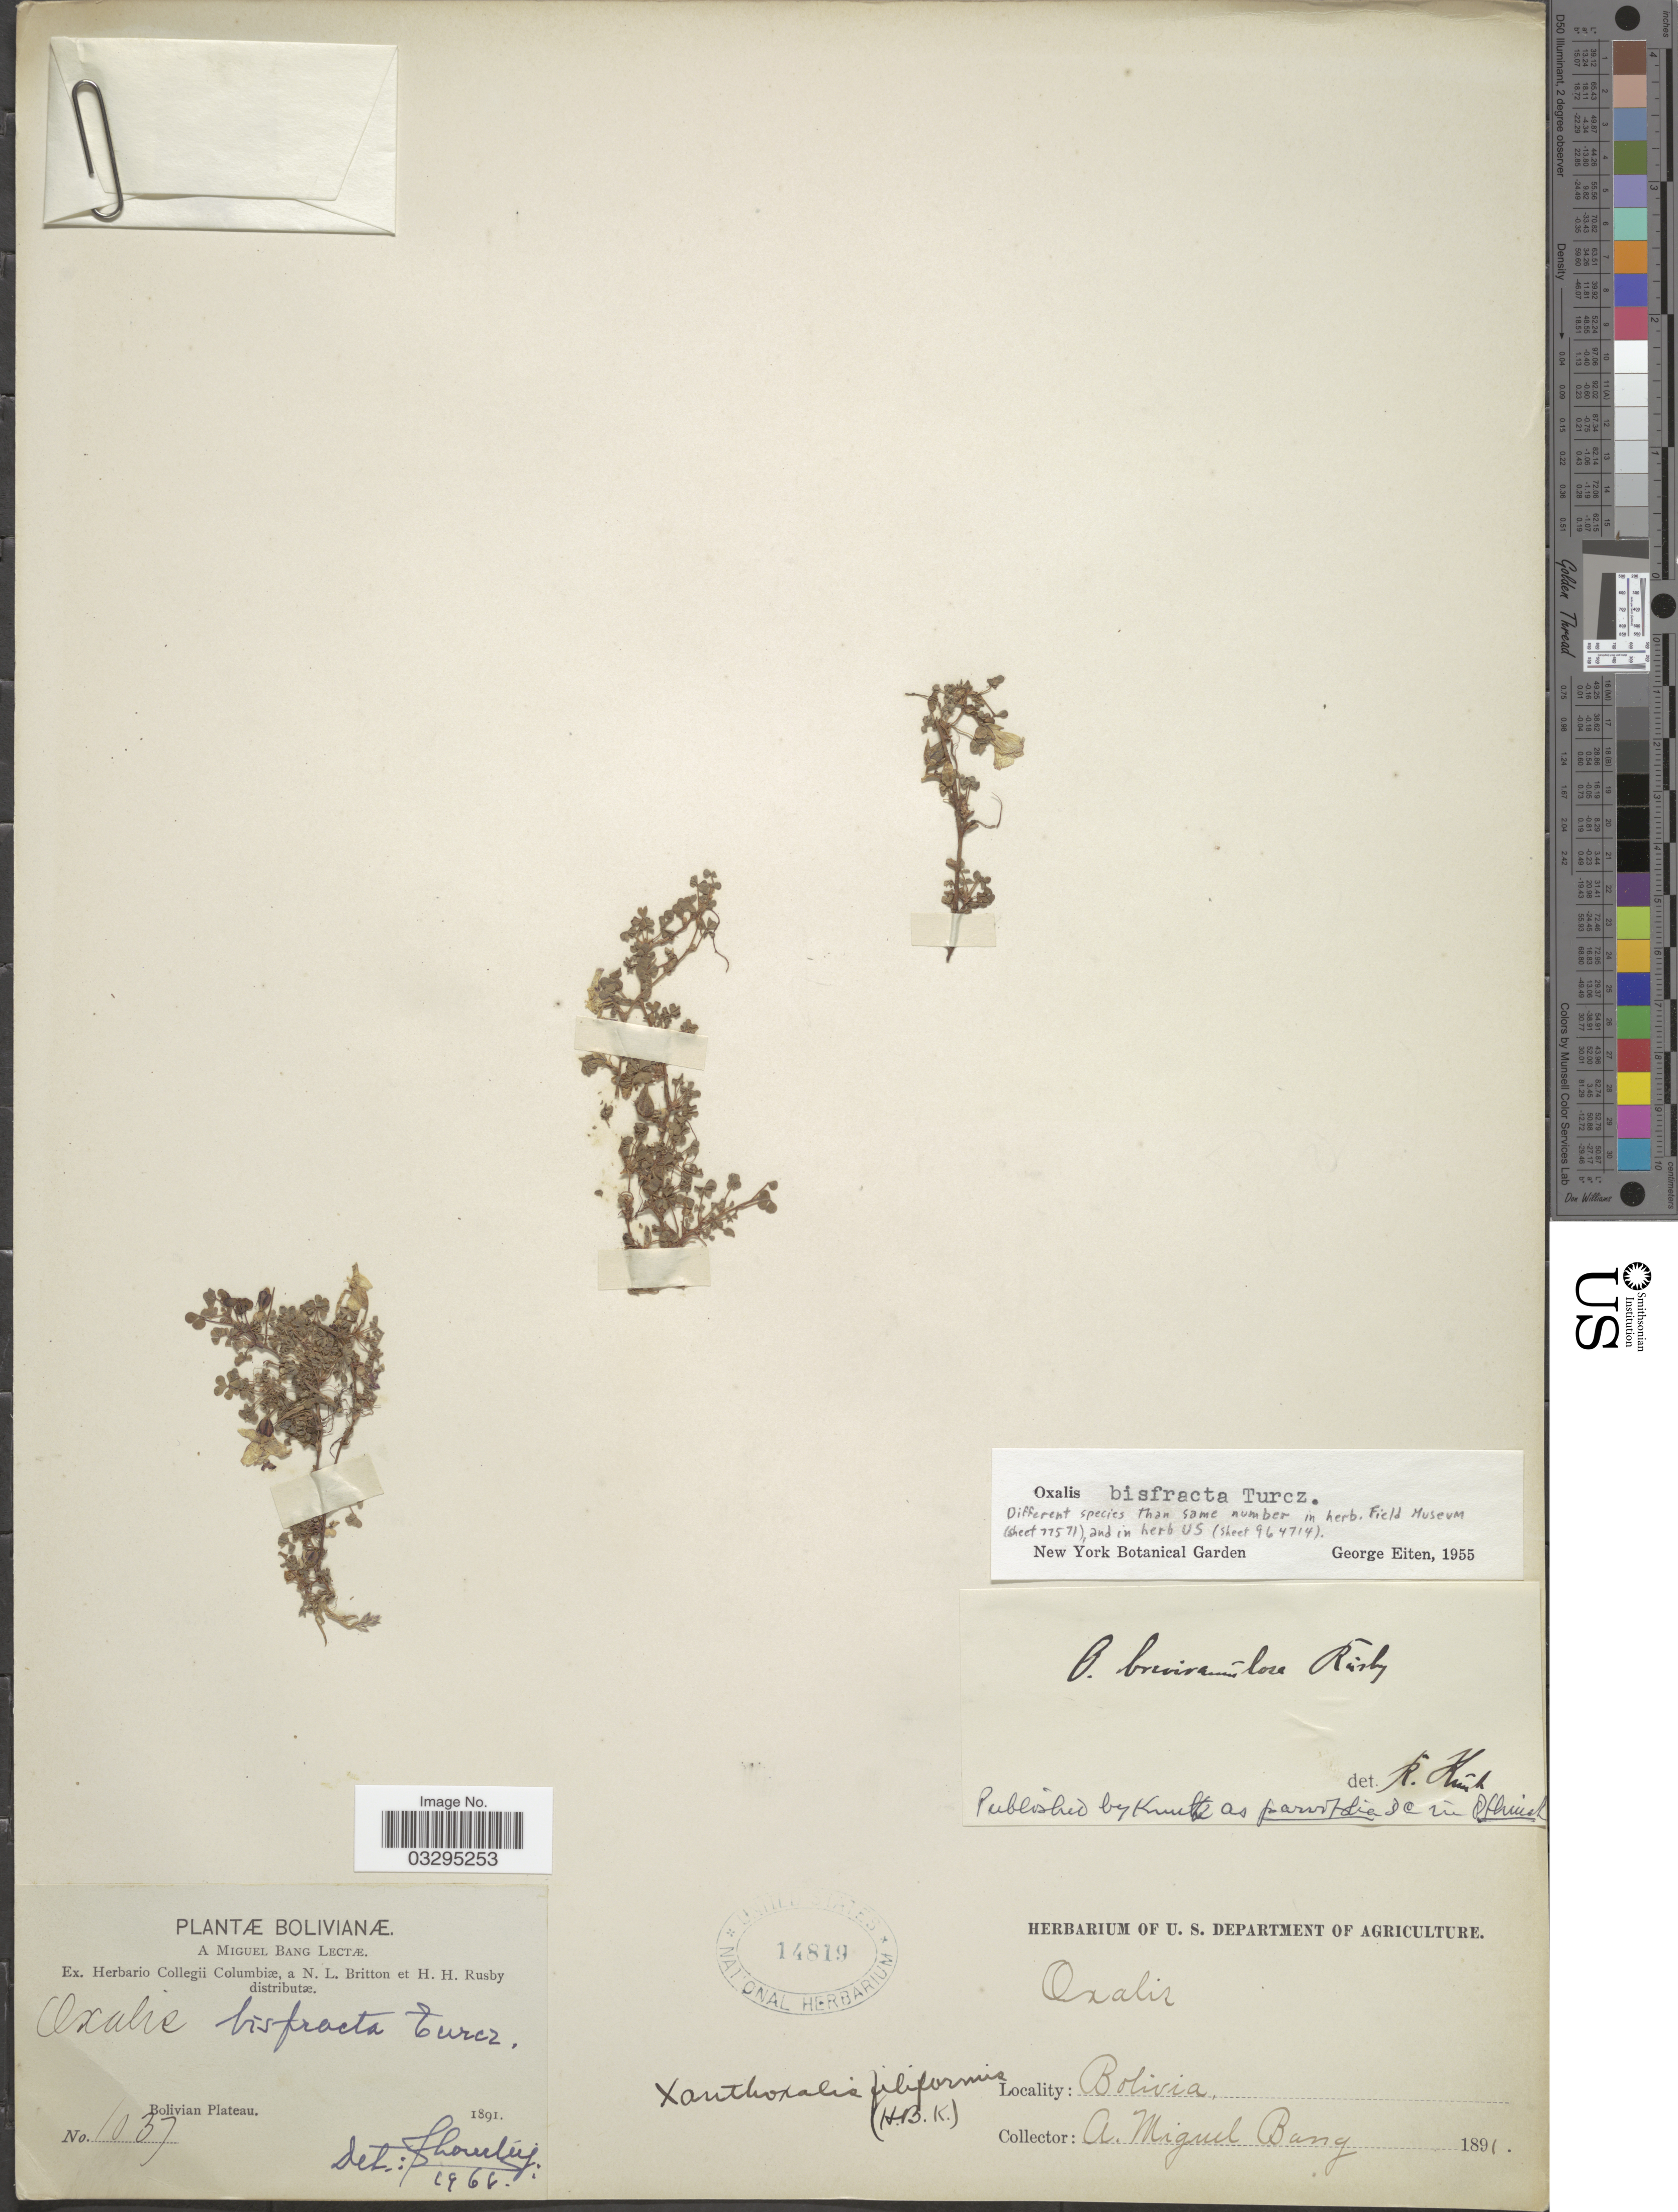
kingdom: Plantae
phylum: Tracheophyta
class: Magnoliopsida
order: Oxalidales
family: Oxalidaceae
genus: Oxalis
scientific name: Oxalis bisfracta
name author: Turcz.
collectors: M. Bang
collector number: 1037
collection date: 1891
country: Bolivia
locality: Bolivian Plateau.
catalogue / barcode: US 14819